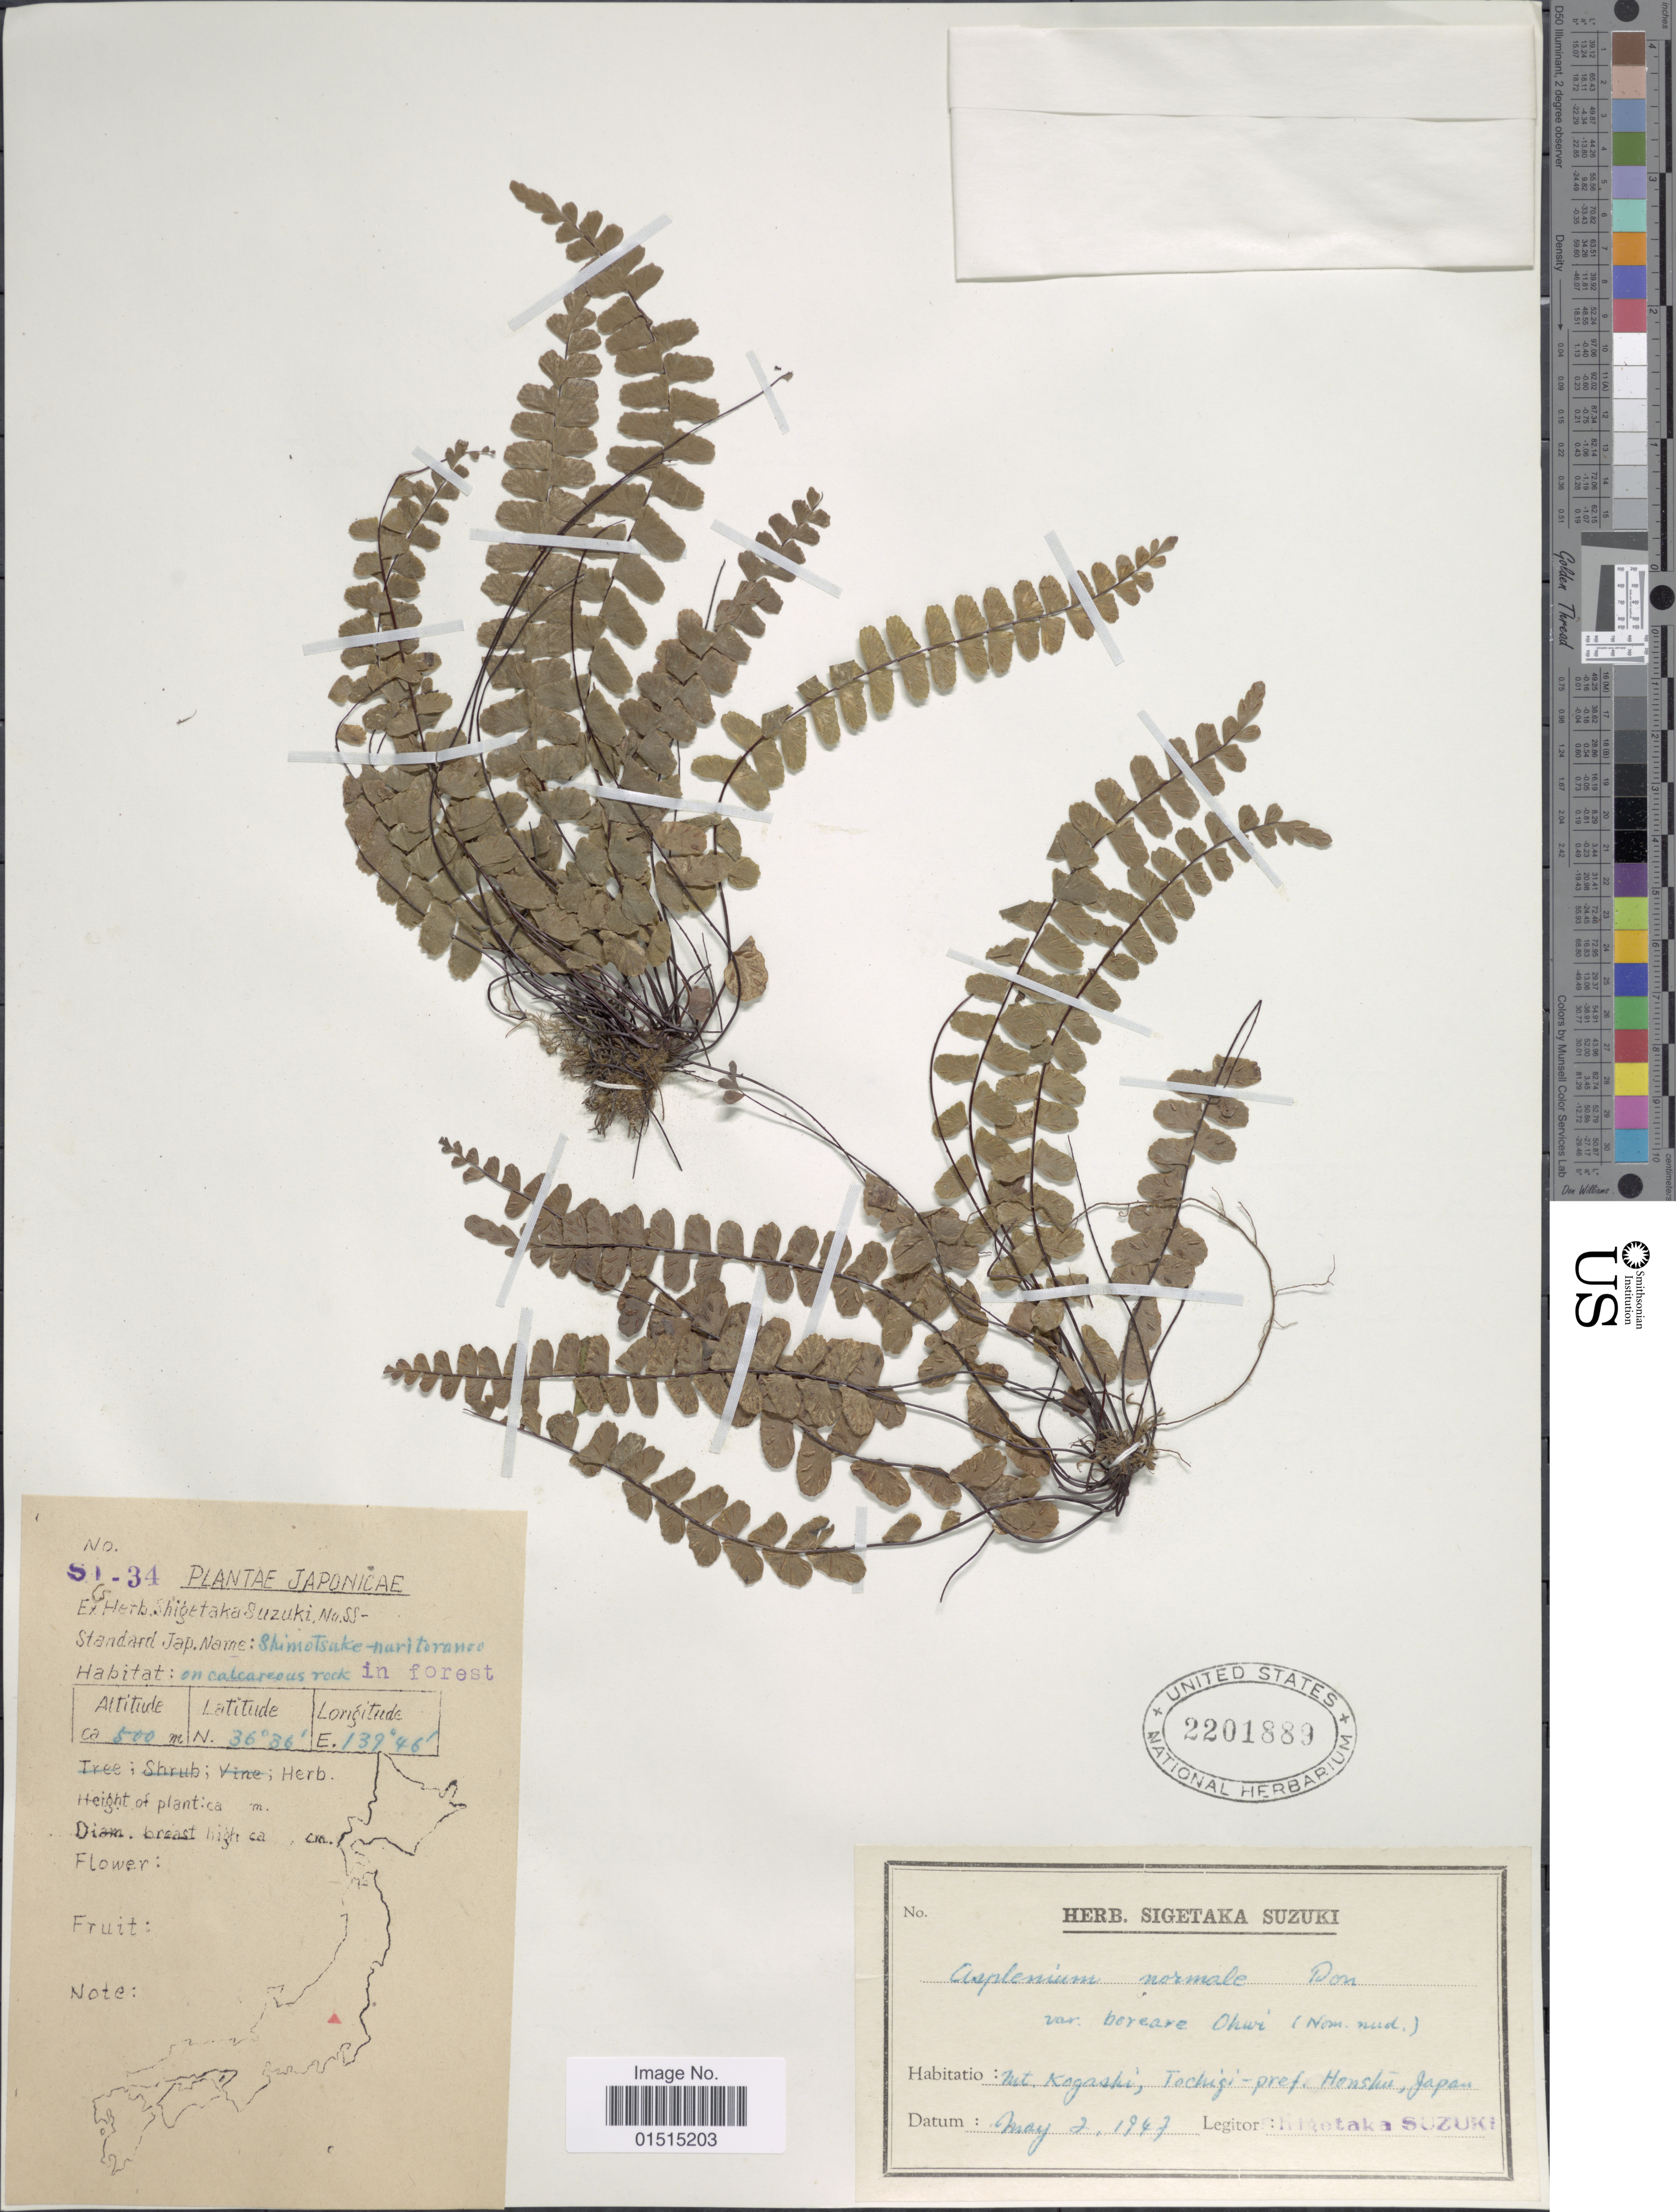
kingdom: Plantae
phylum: Tracheophyta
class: Polypodiopsida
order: Polypodiales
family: Aspleniaceae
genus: Asplenium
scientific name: Asplenium normale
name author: D. Don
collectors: S. Suzuki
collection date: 1947-05-02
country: Japan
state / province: Totigi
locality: Mt. Kogashi, Tochigi - Pref. Honshu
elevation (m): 500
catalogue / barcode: US 2201889